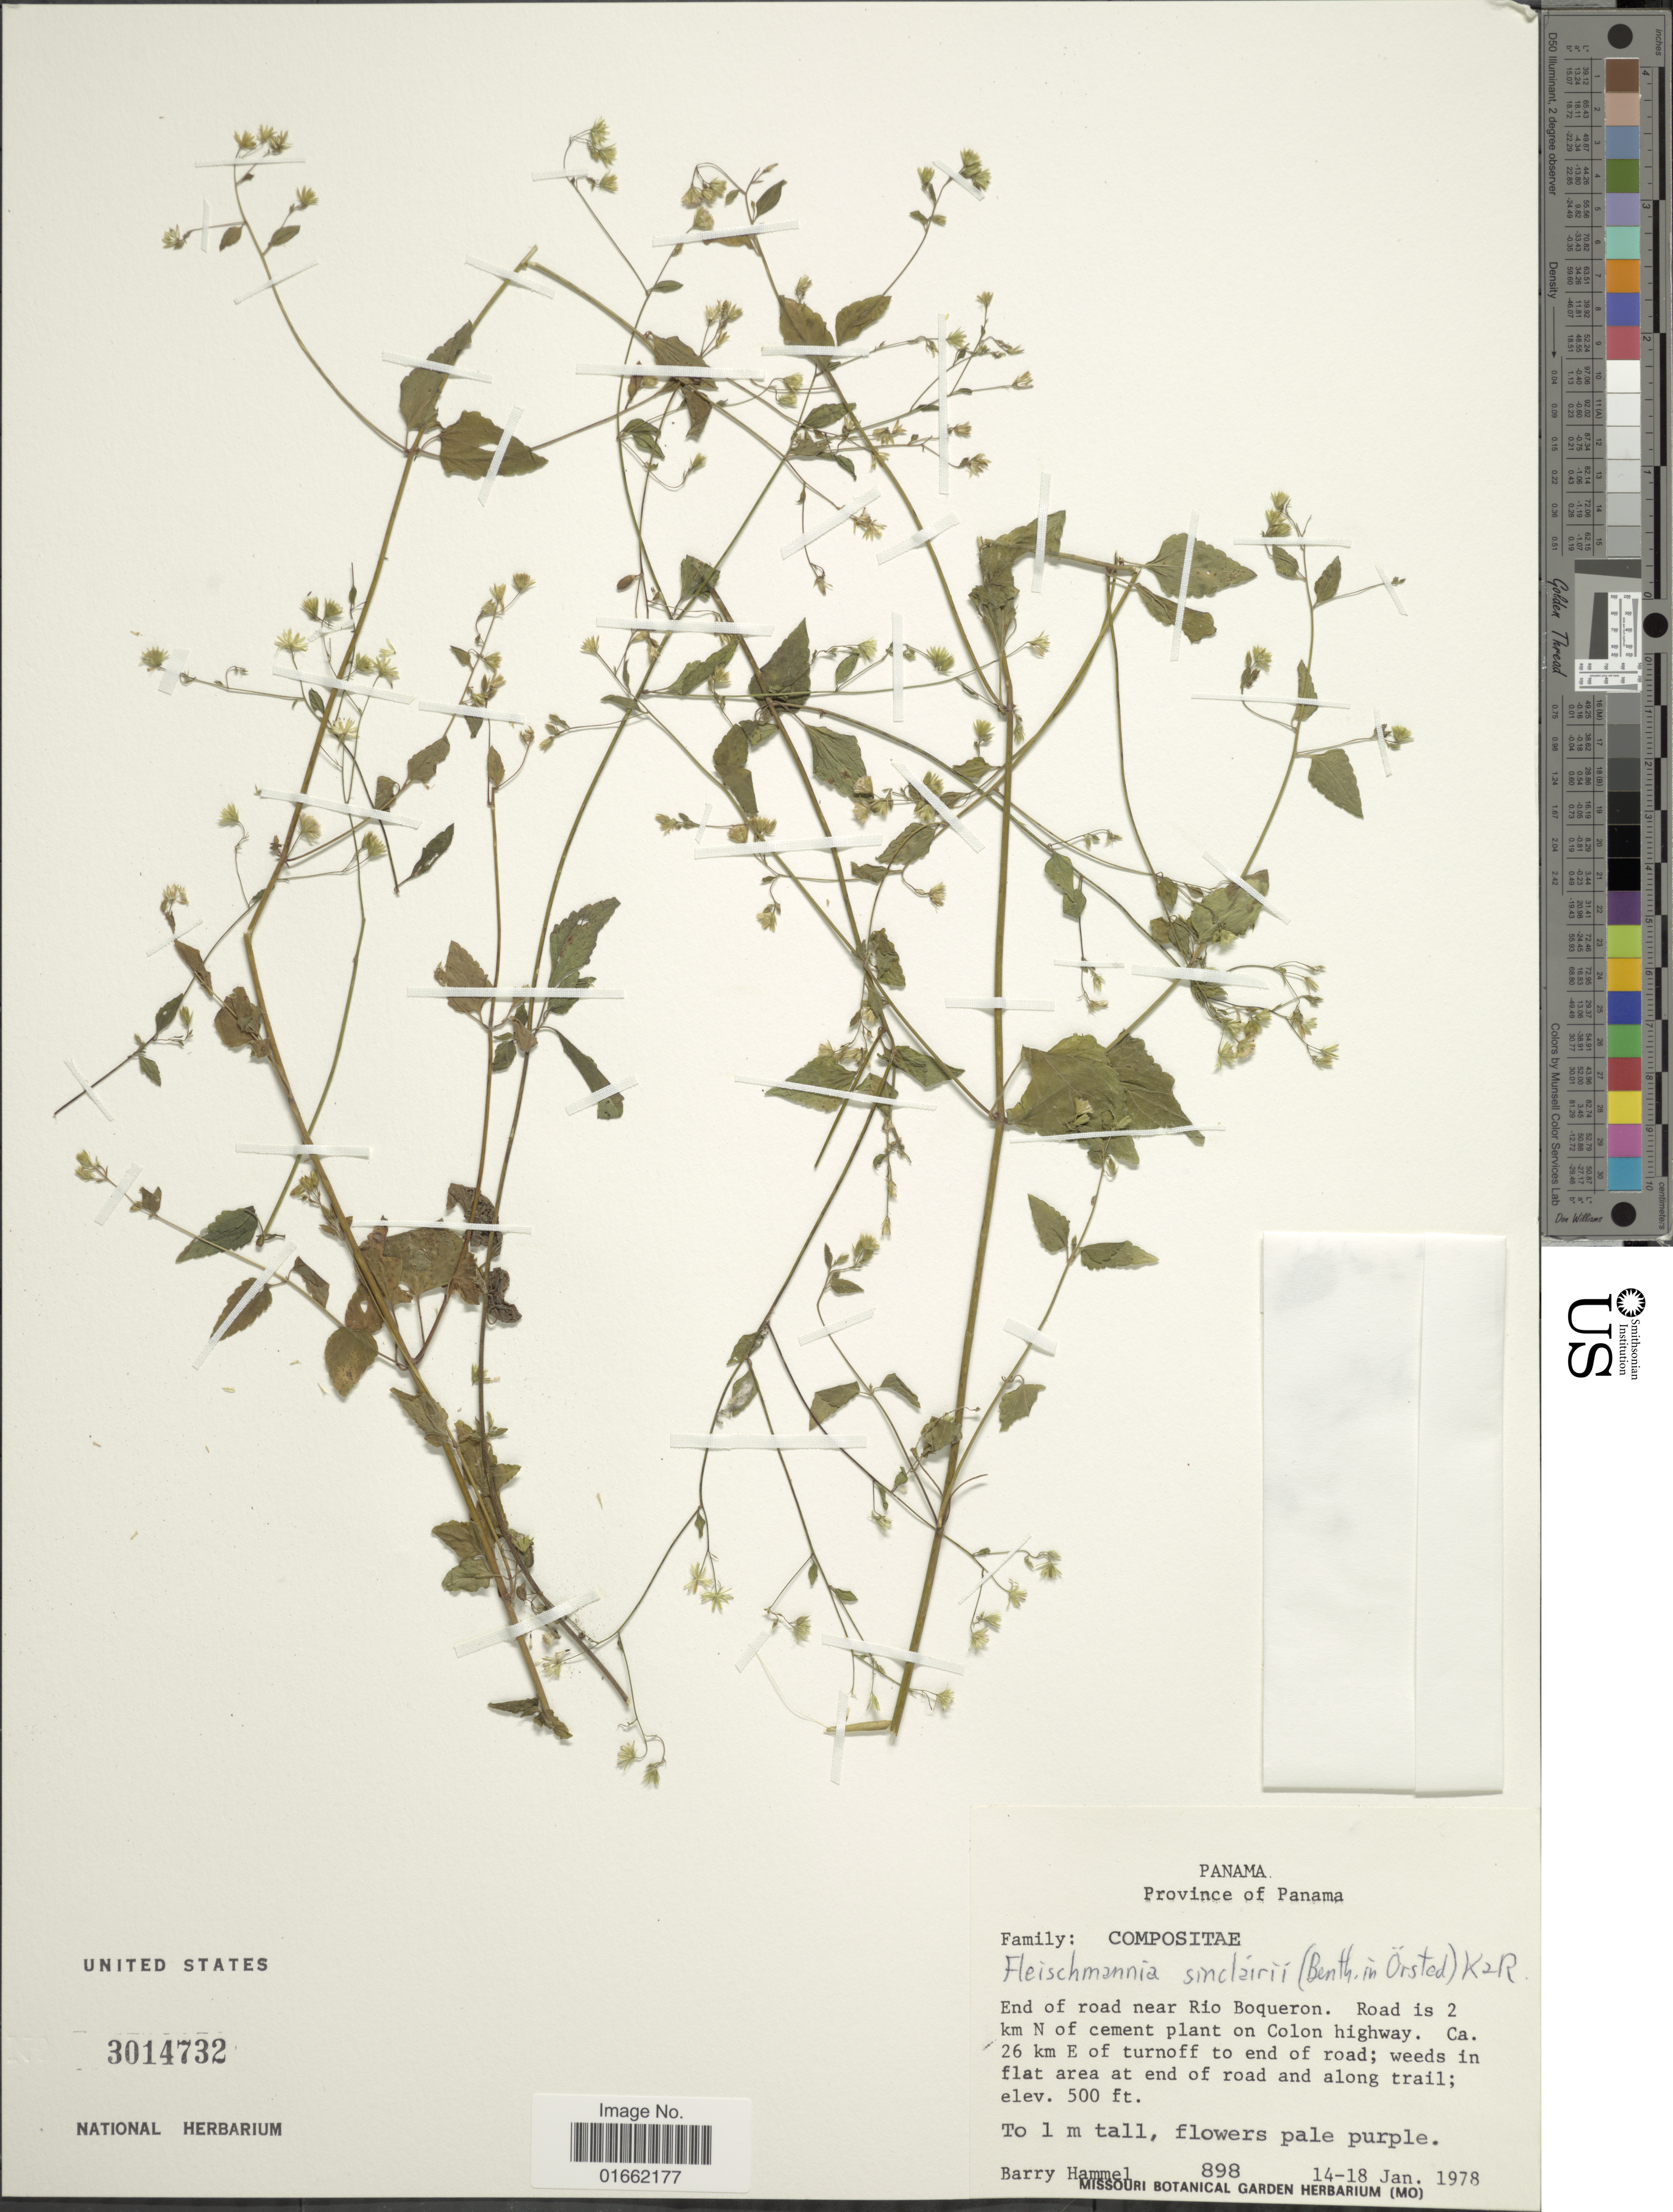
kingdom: Plantae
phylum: Tracheophyta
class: Magnoliopsida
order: Asterales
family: Asteraceae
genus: Fleischmannia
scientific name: Fleischmannia sinclairii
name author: (Benth. ex Oerst.) R.M. King & H. Rob.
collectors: B. Hammel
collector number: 898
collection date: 1978-01-14/1978-01-18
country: Panama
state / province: Panamá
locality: Province of Panama. End of road near Rio Boqueron. Road is 2 km N of cement plant on Colon highway. Ca. 26 km E of turnoff to end of road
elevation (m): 152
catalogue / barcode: US 3014732